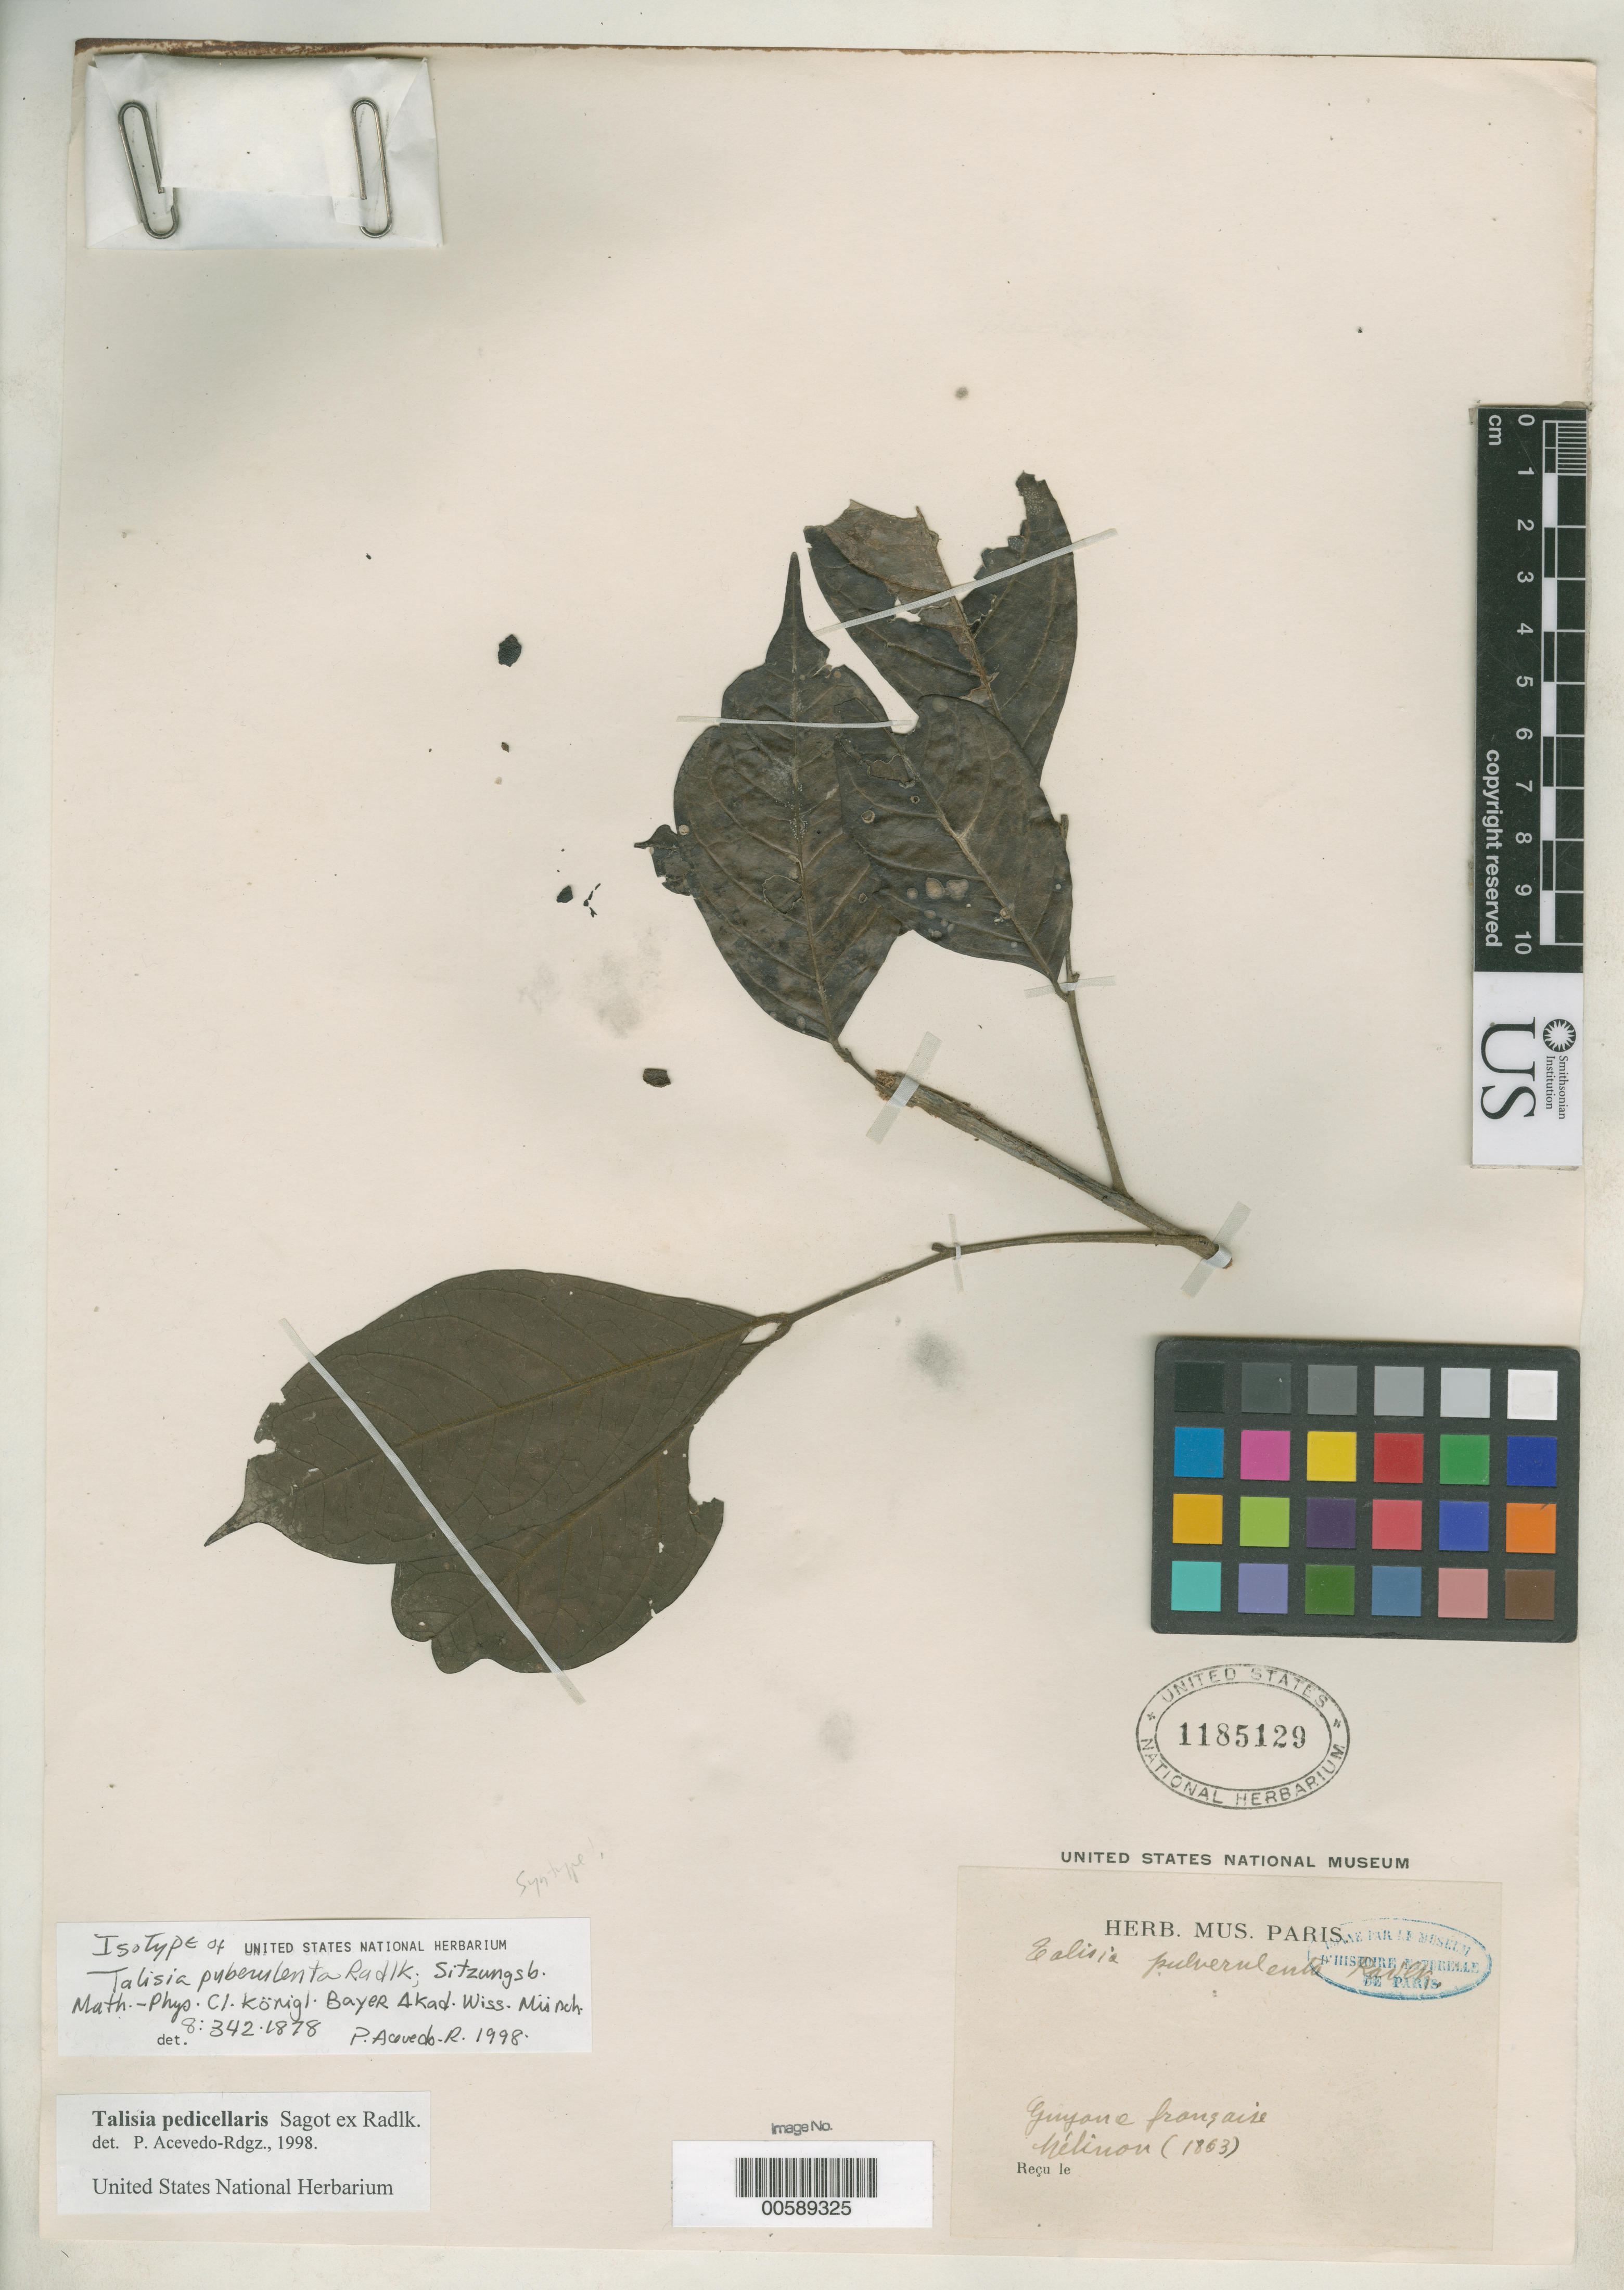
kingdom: Plantae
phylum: Tracheophyta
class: Magnoliopsida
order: Sapindales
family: Sapindaceae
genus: Talisia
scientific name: Talisia pulverulenta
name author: Radlk.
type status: Syntype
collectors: M. Melinon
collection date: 1863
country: French Guiana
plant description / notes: Lectotype collection is Mélinon s.n. (1864) as designated by Acevedo-Rdgz., Fl. Neotrop. Monogr. 87: 31 (2003).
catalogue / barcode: US 1185129